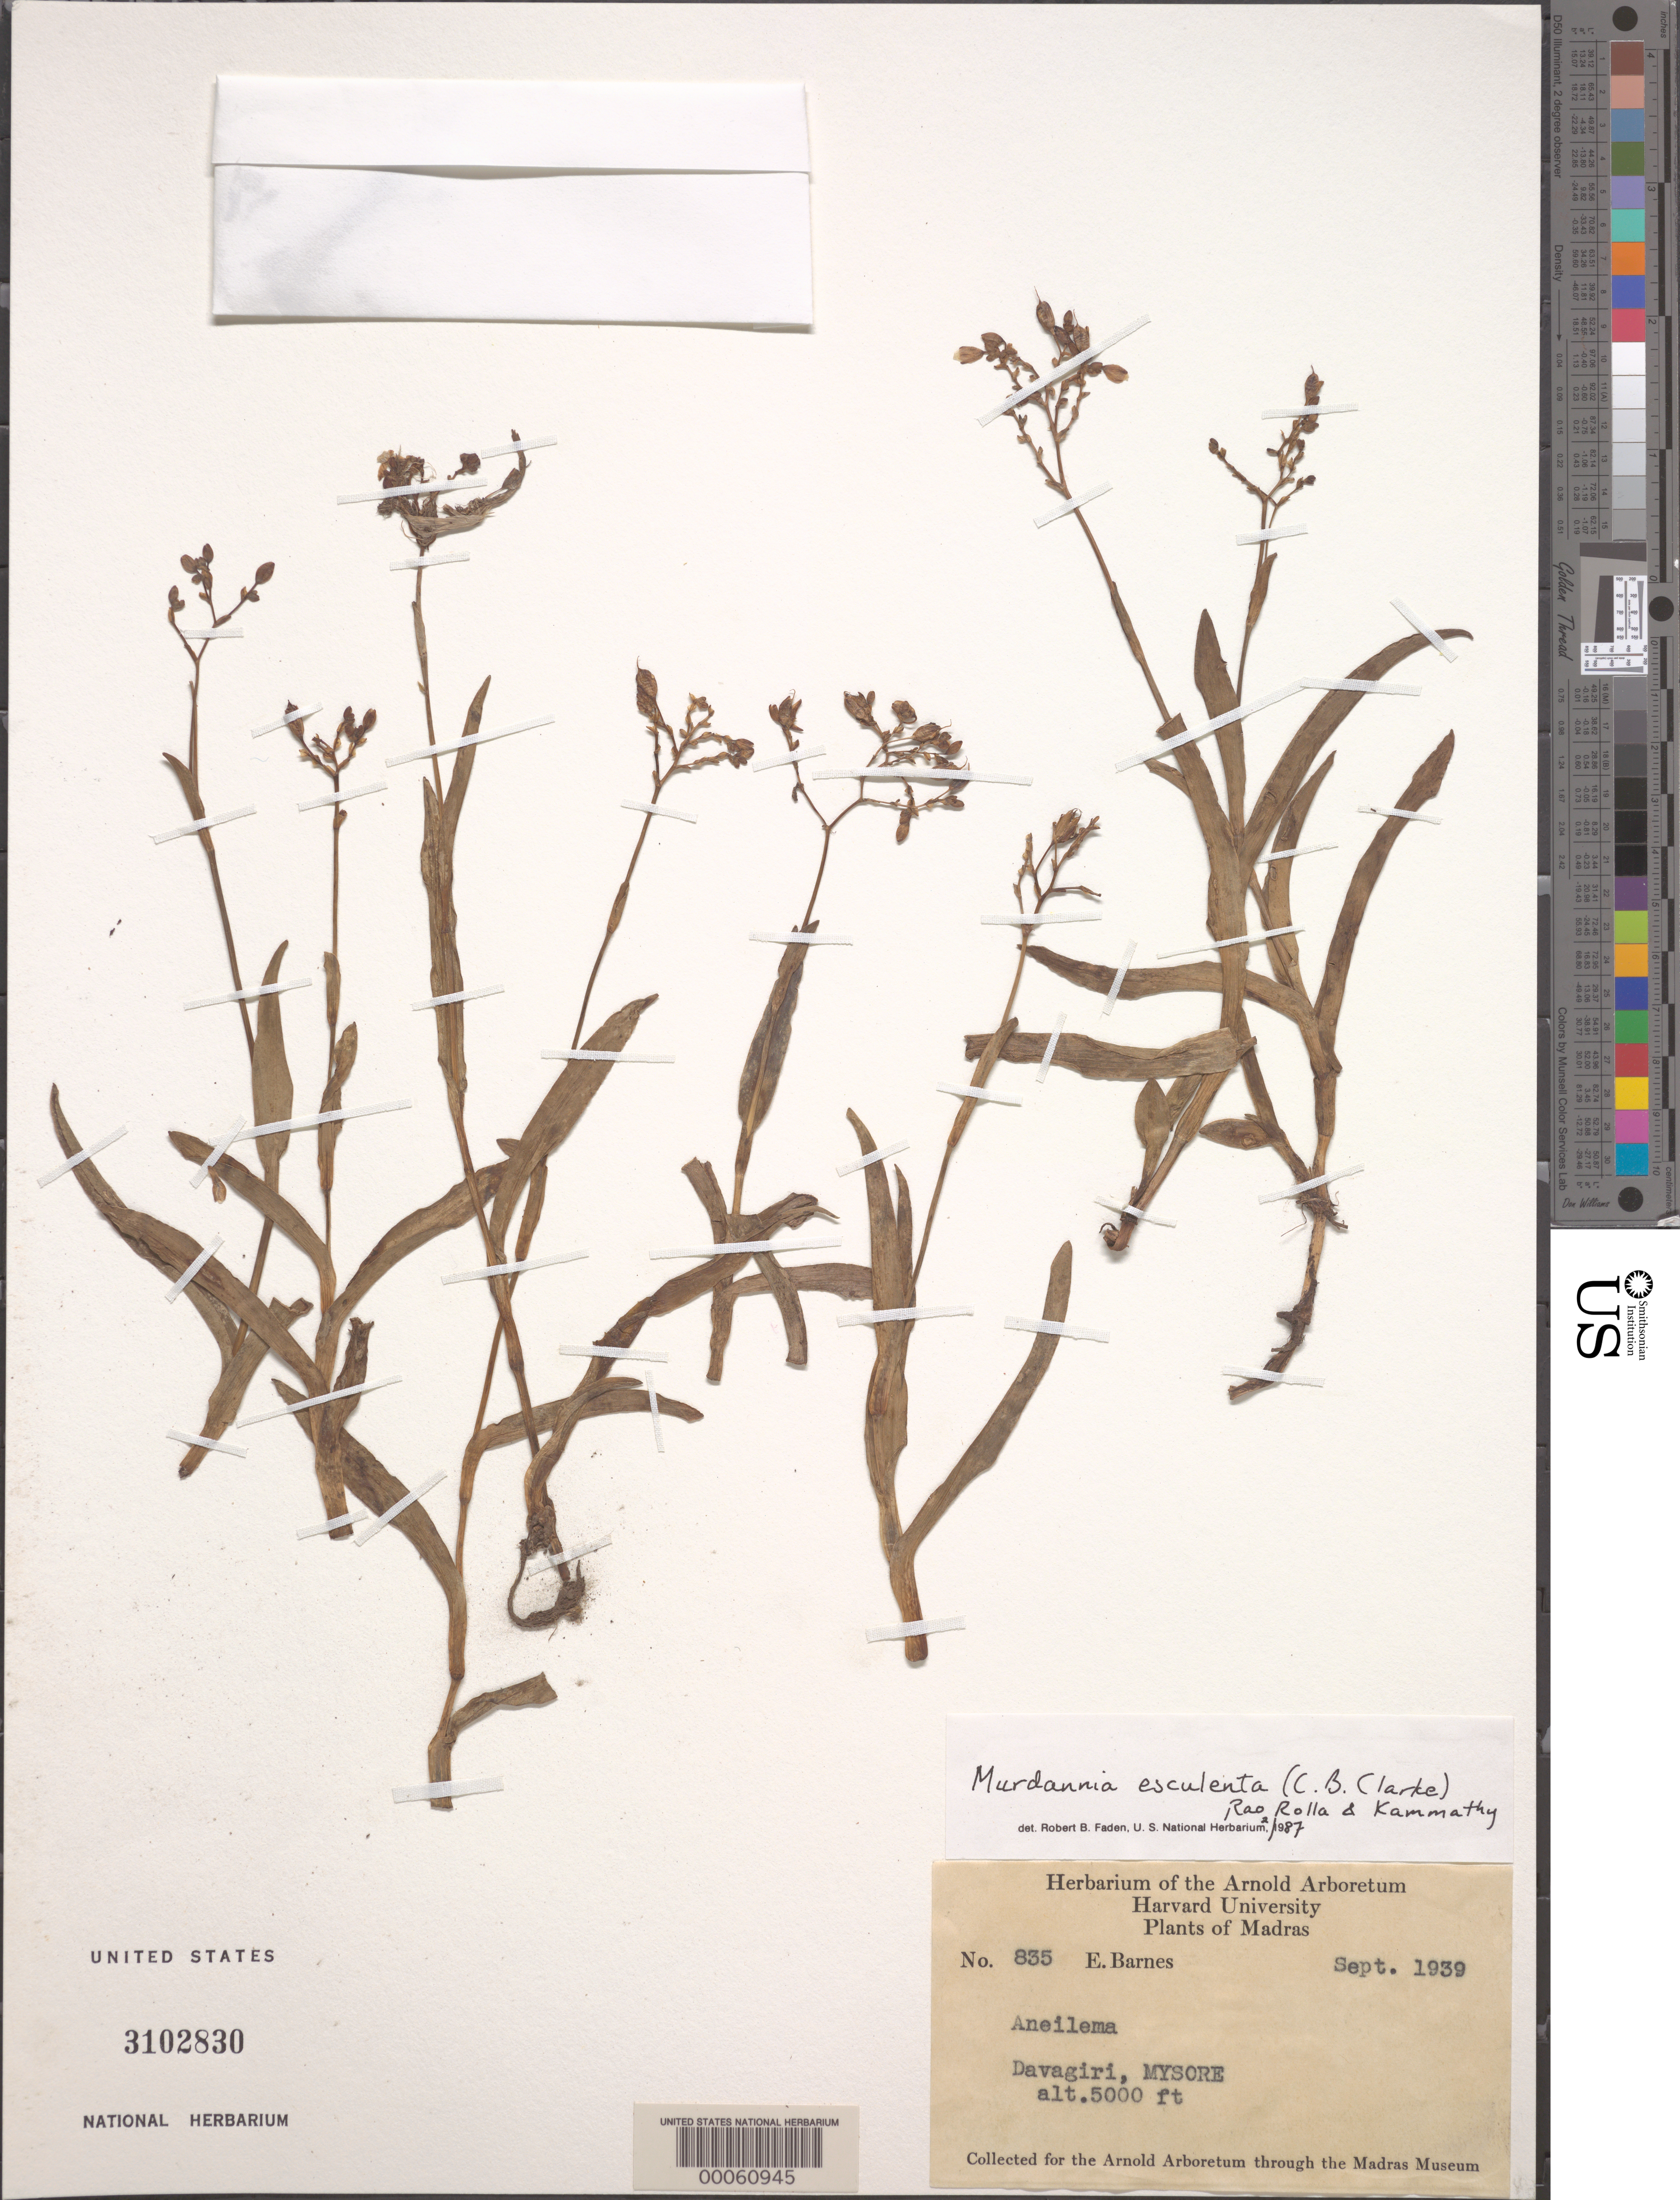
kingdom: Plantae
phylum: Tracheophyta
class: Liliopsida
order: Commelinales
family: Commelinaceae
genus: Murdannia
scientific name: Murdannia esculenta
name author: (Wall. ex C.B. Clarke) Abeyw.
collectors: E. Barnes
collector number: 835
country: India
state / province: Karnataka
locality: Davagiri, mysore state. [mysore state = karnataka.]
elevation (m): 1524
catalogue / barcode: US 3102830